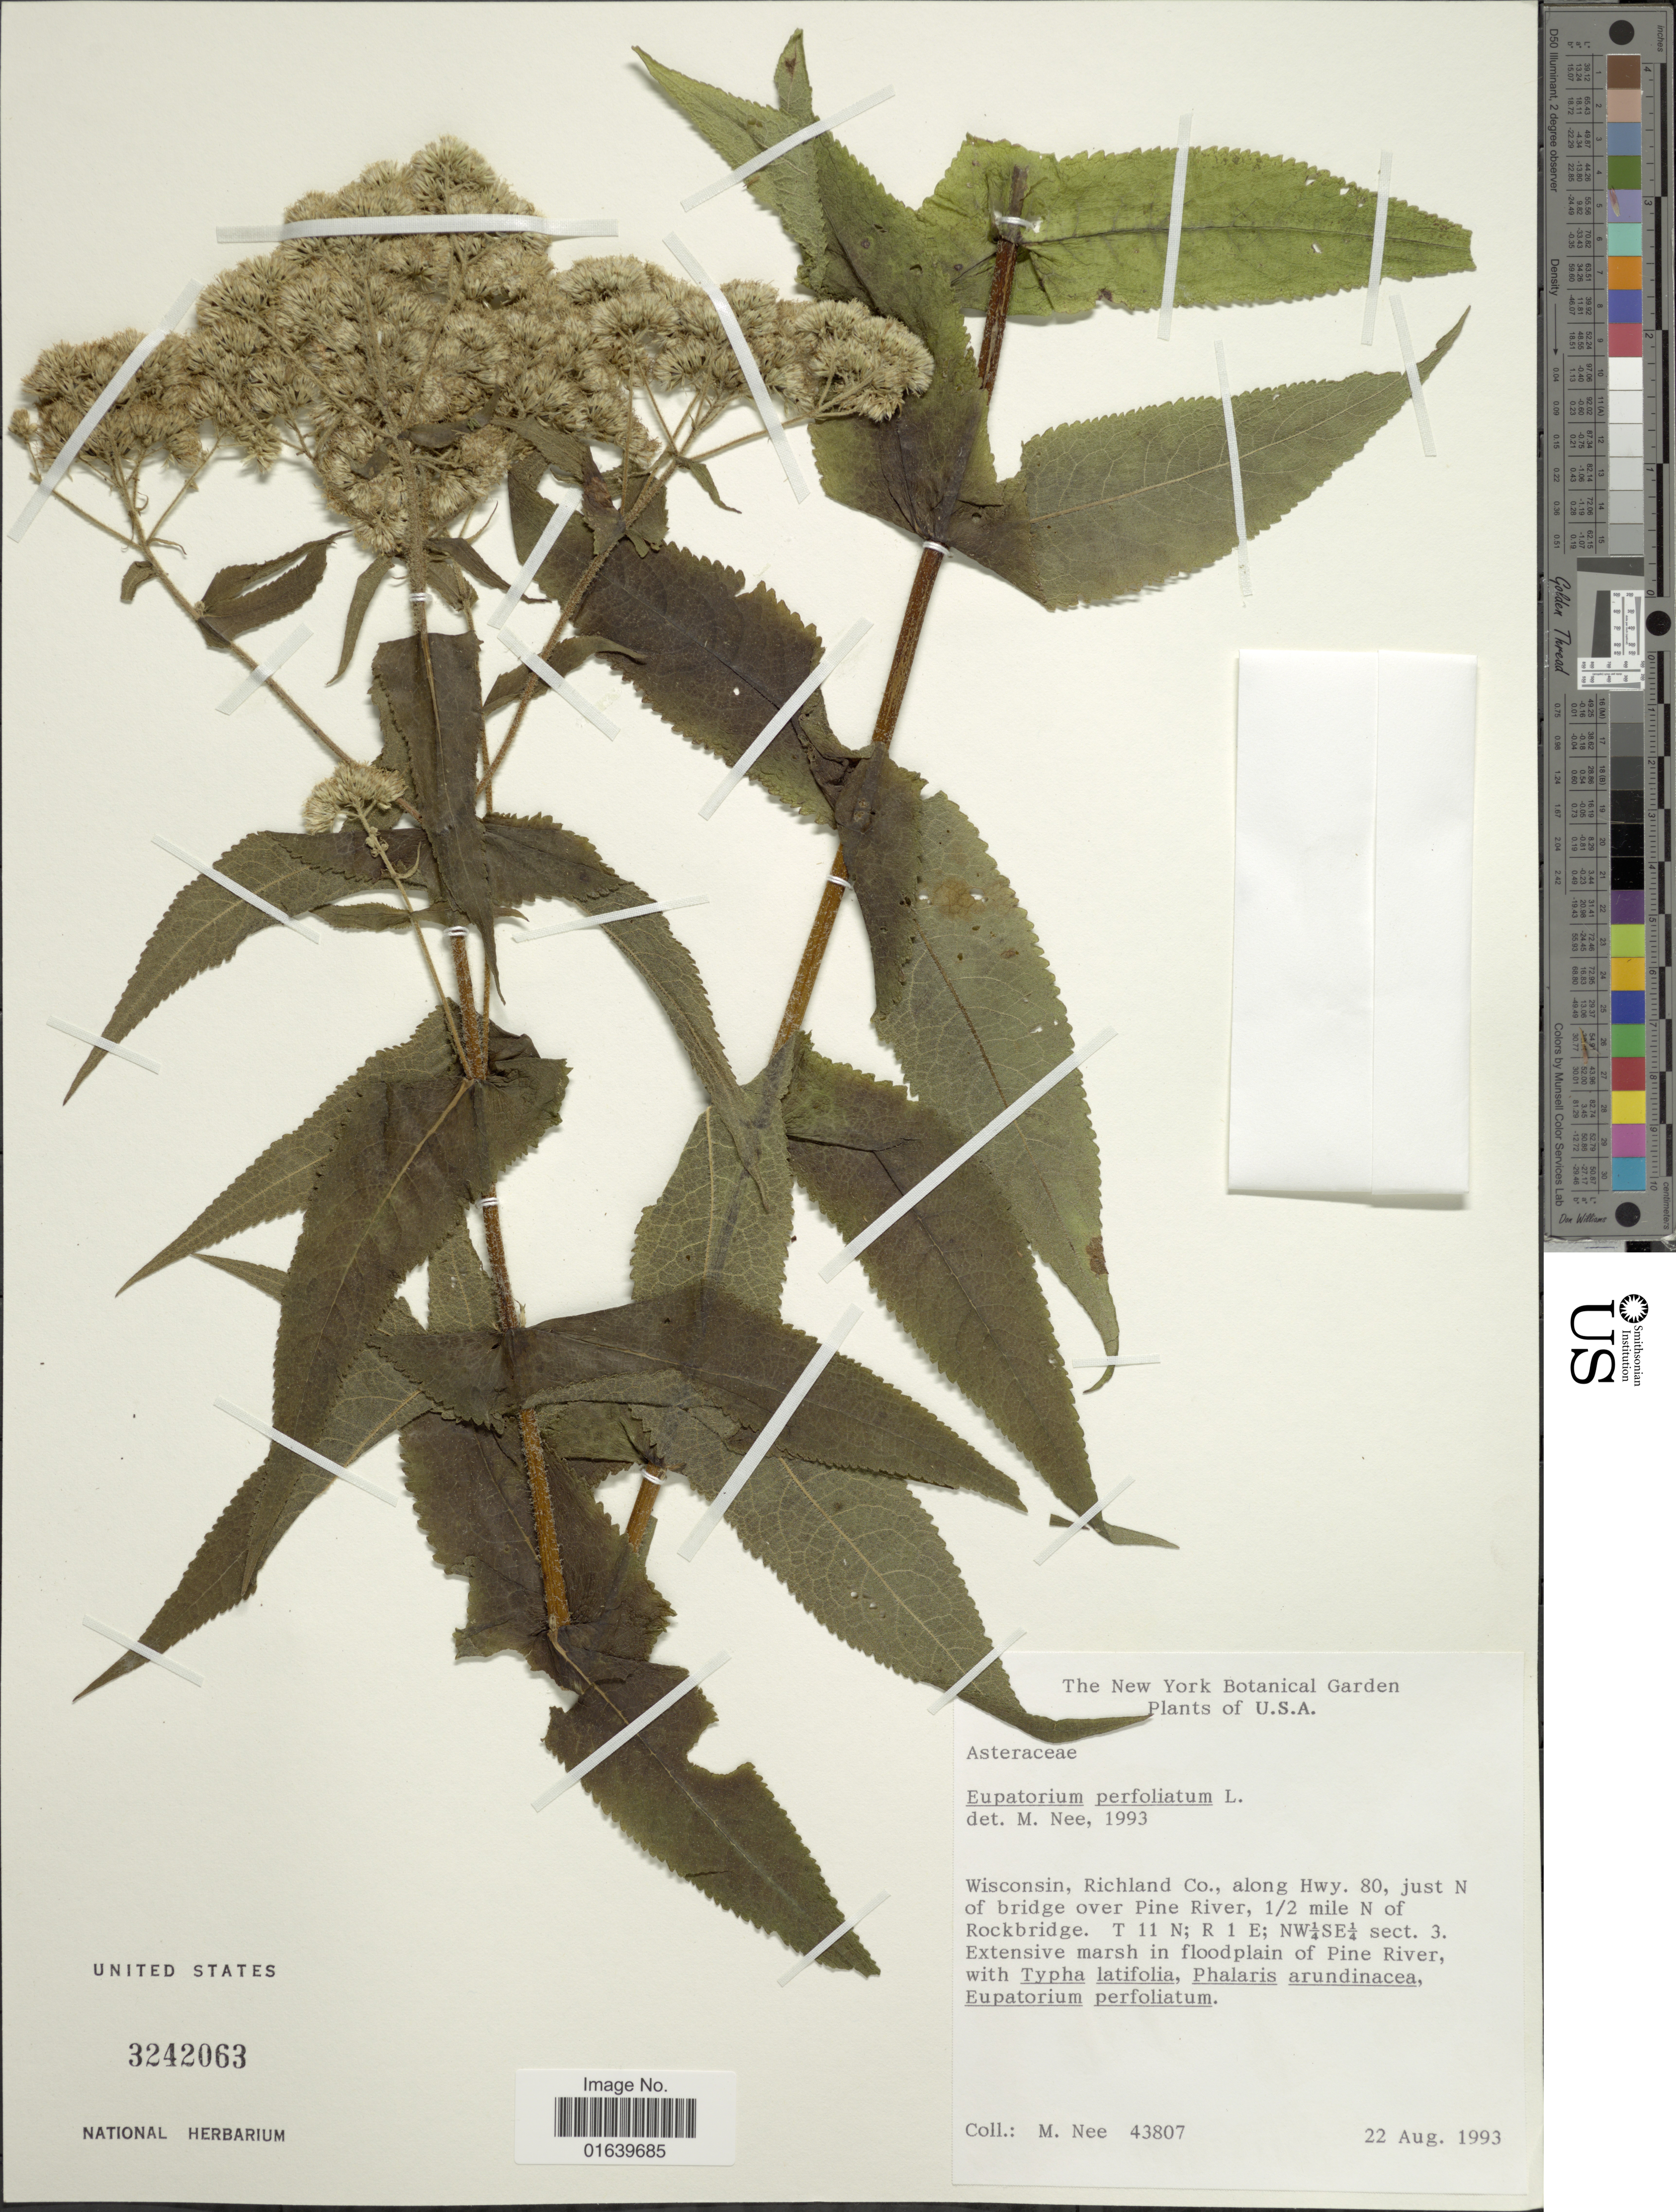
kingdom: Plantae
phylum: Tracheophyta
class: Magnoliopsida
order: Asterales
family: Asteraceae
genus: Eupatorium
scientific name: Eupatorium perfoliatum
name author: L.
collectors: M. Nee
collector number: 43807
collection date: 1993-08-22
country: United States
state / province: Wisconsin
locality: Richland Co., along Hwy. 80, just N of bridge over Pine River, 1/2 mile N of Rockbridge. T11N; R1E; NW 1/4 SE 1/4 sect. 3.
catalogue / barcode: US 3242063